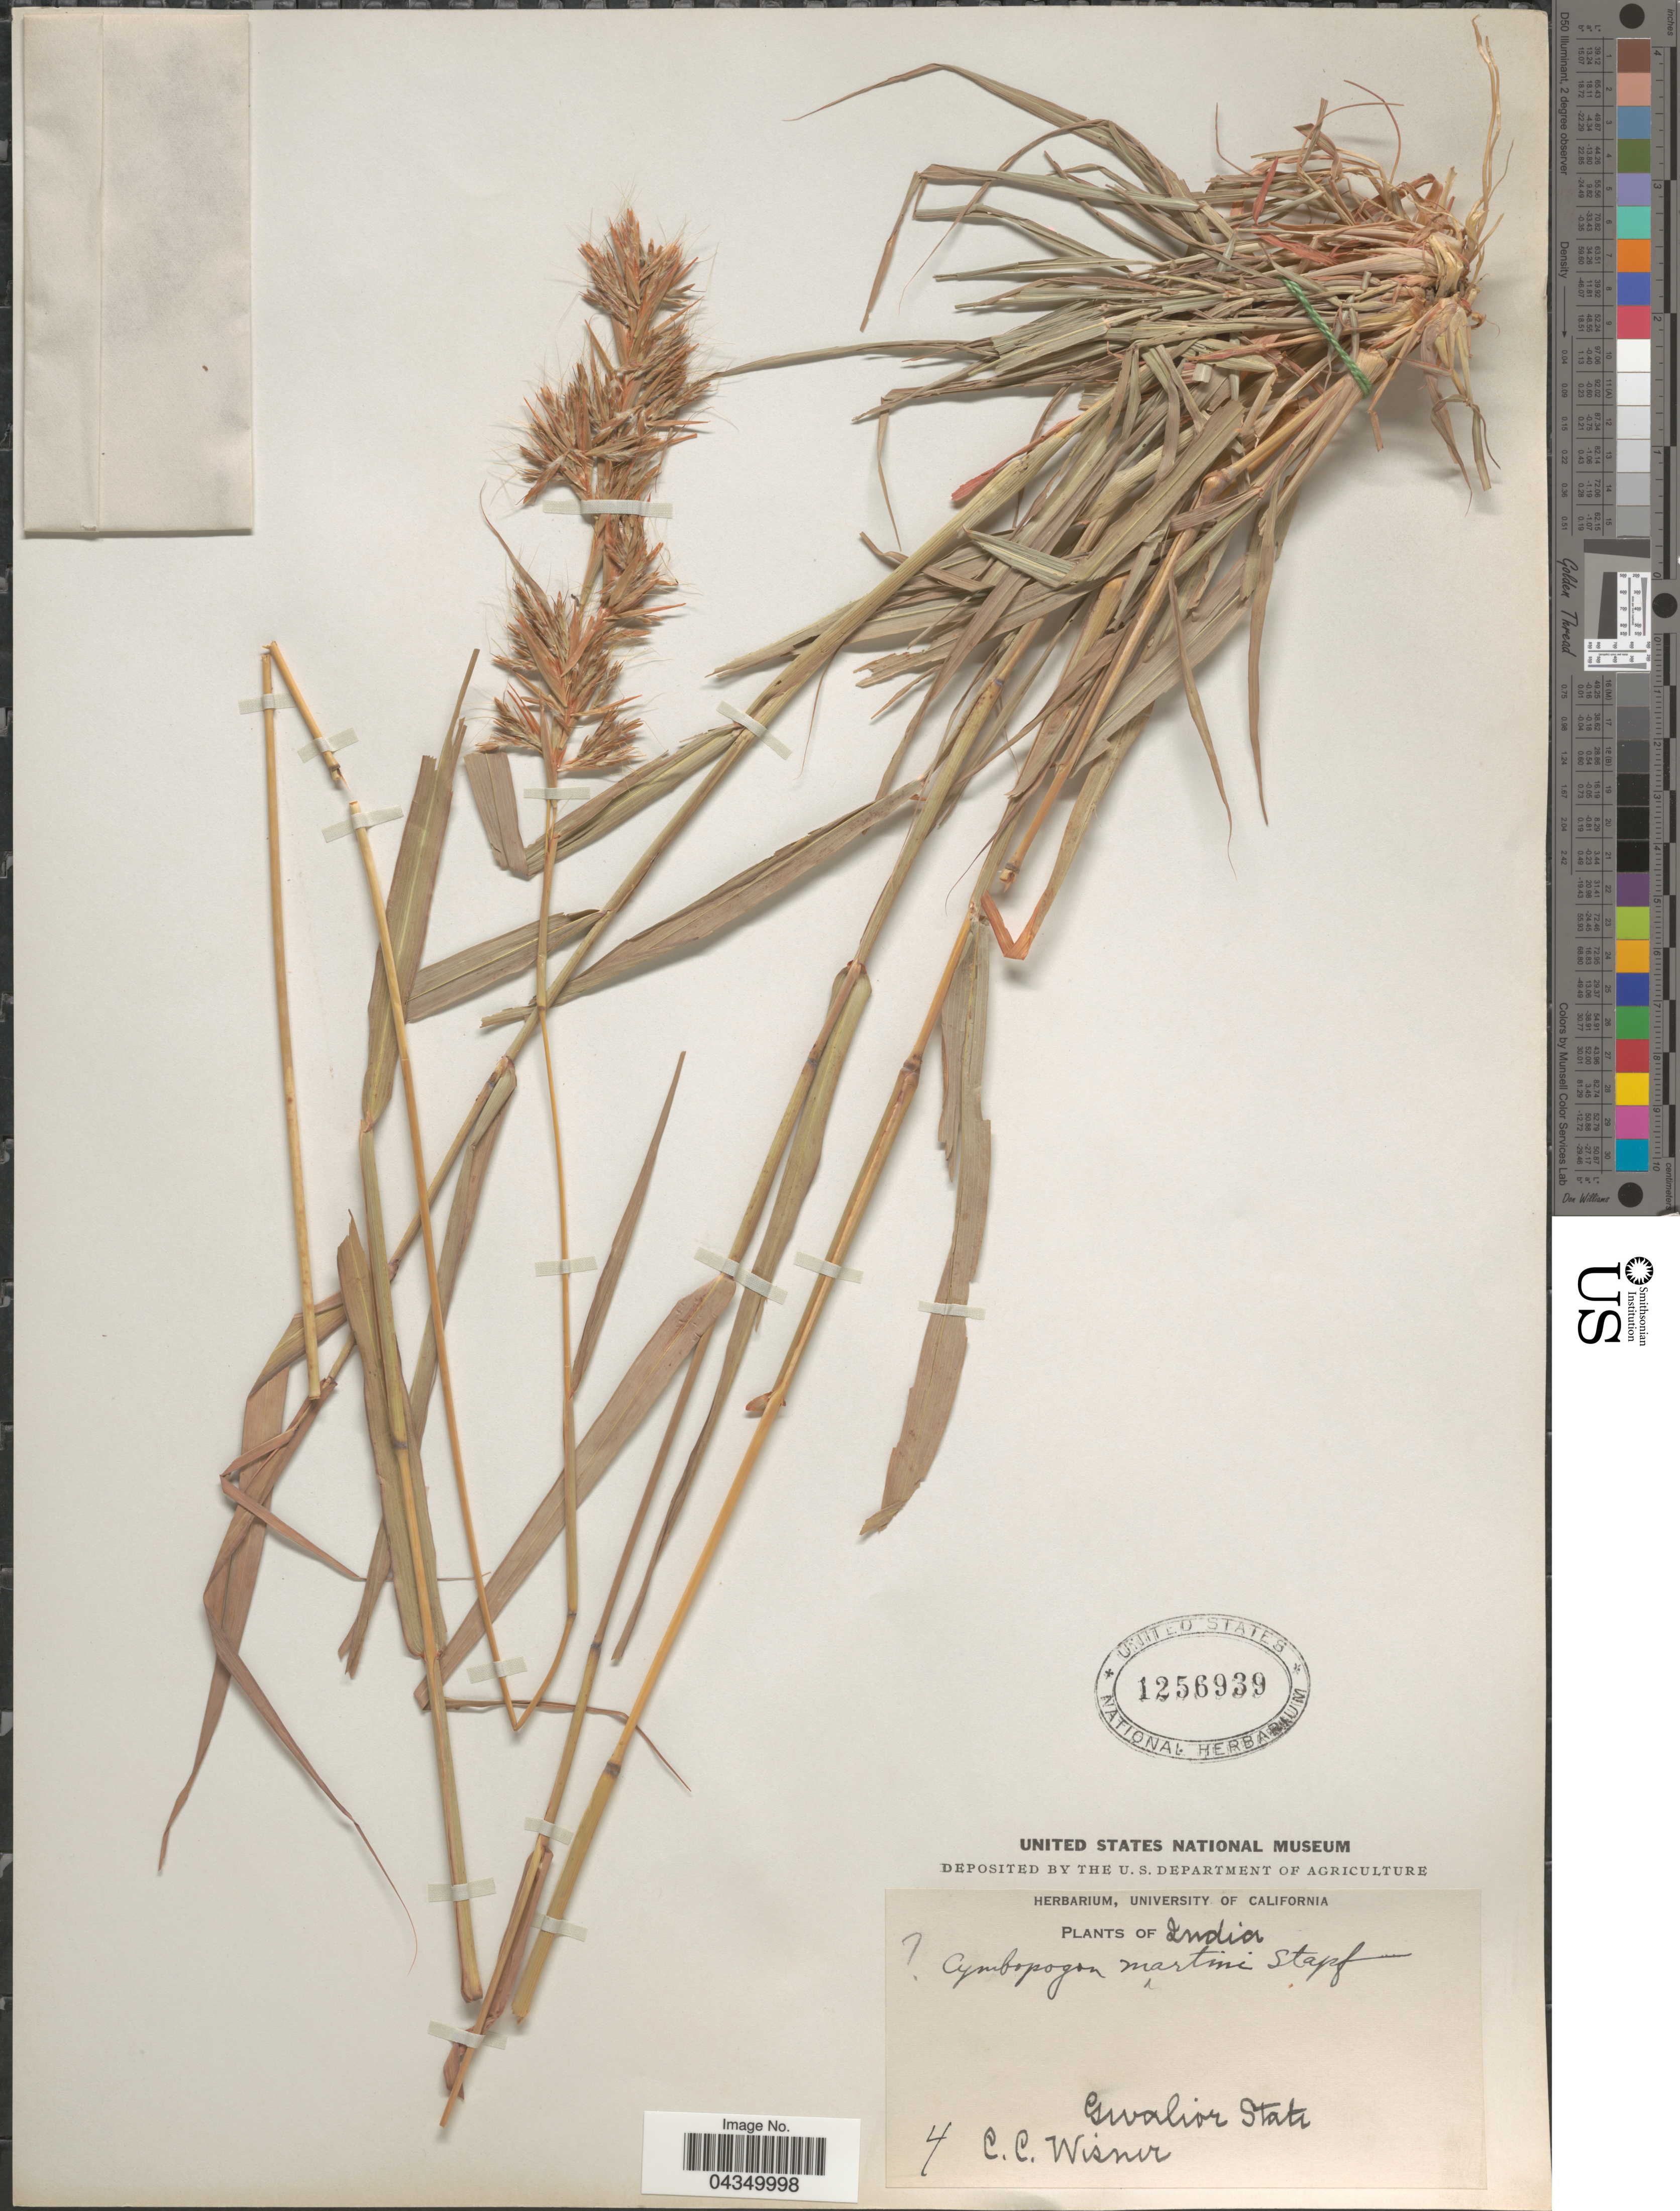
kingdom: Plantae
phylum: Tracheophyta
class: Liliopsida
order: Poales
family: Poaceae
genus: Cymbopogon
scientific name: Cymbopogon martini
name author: (Roxb.) Stapf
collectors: C. Wisner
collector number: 4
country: India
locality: Gwalior State.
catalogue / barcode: US 1256939